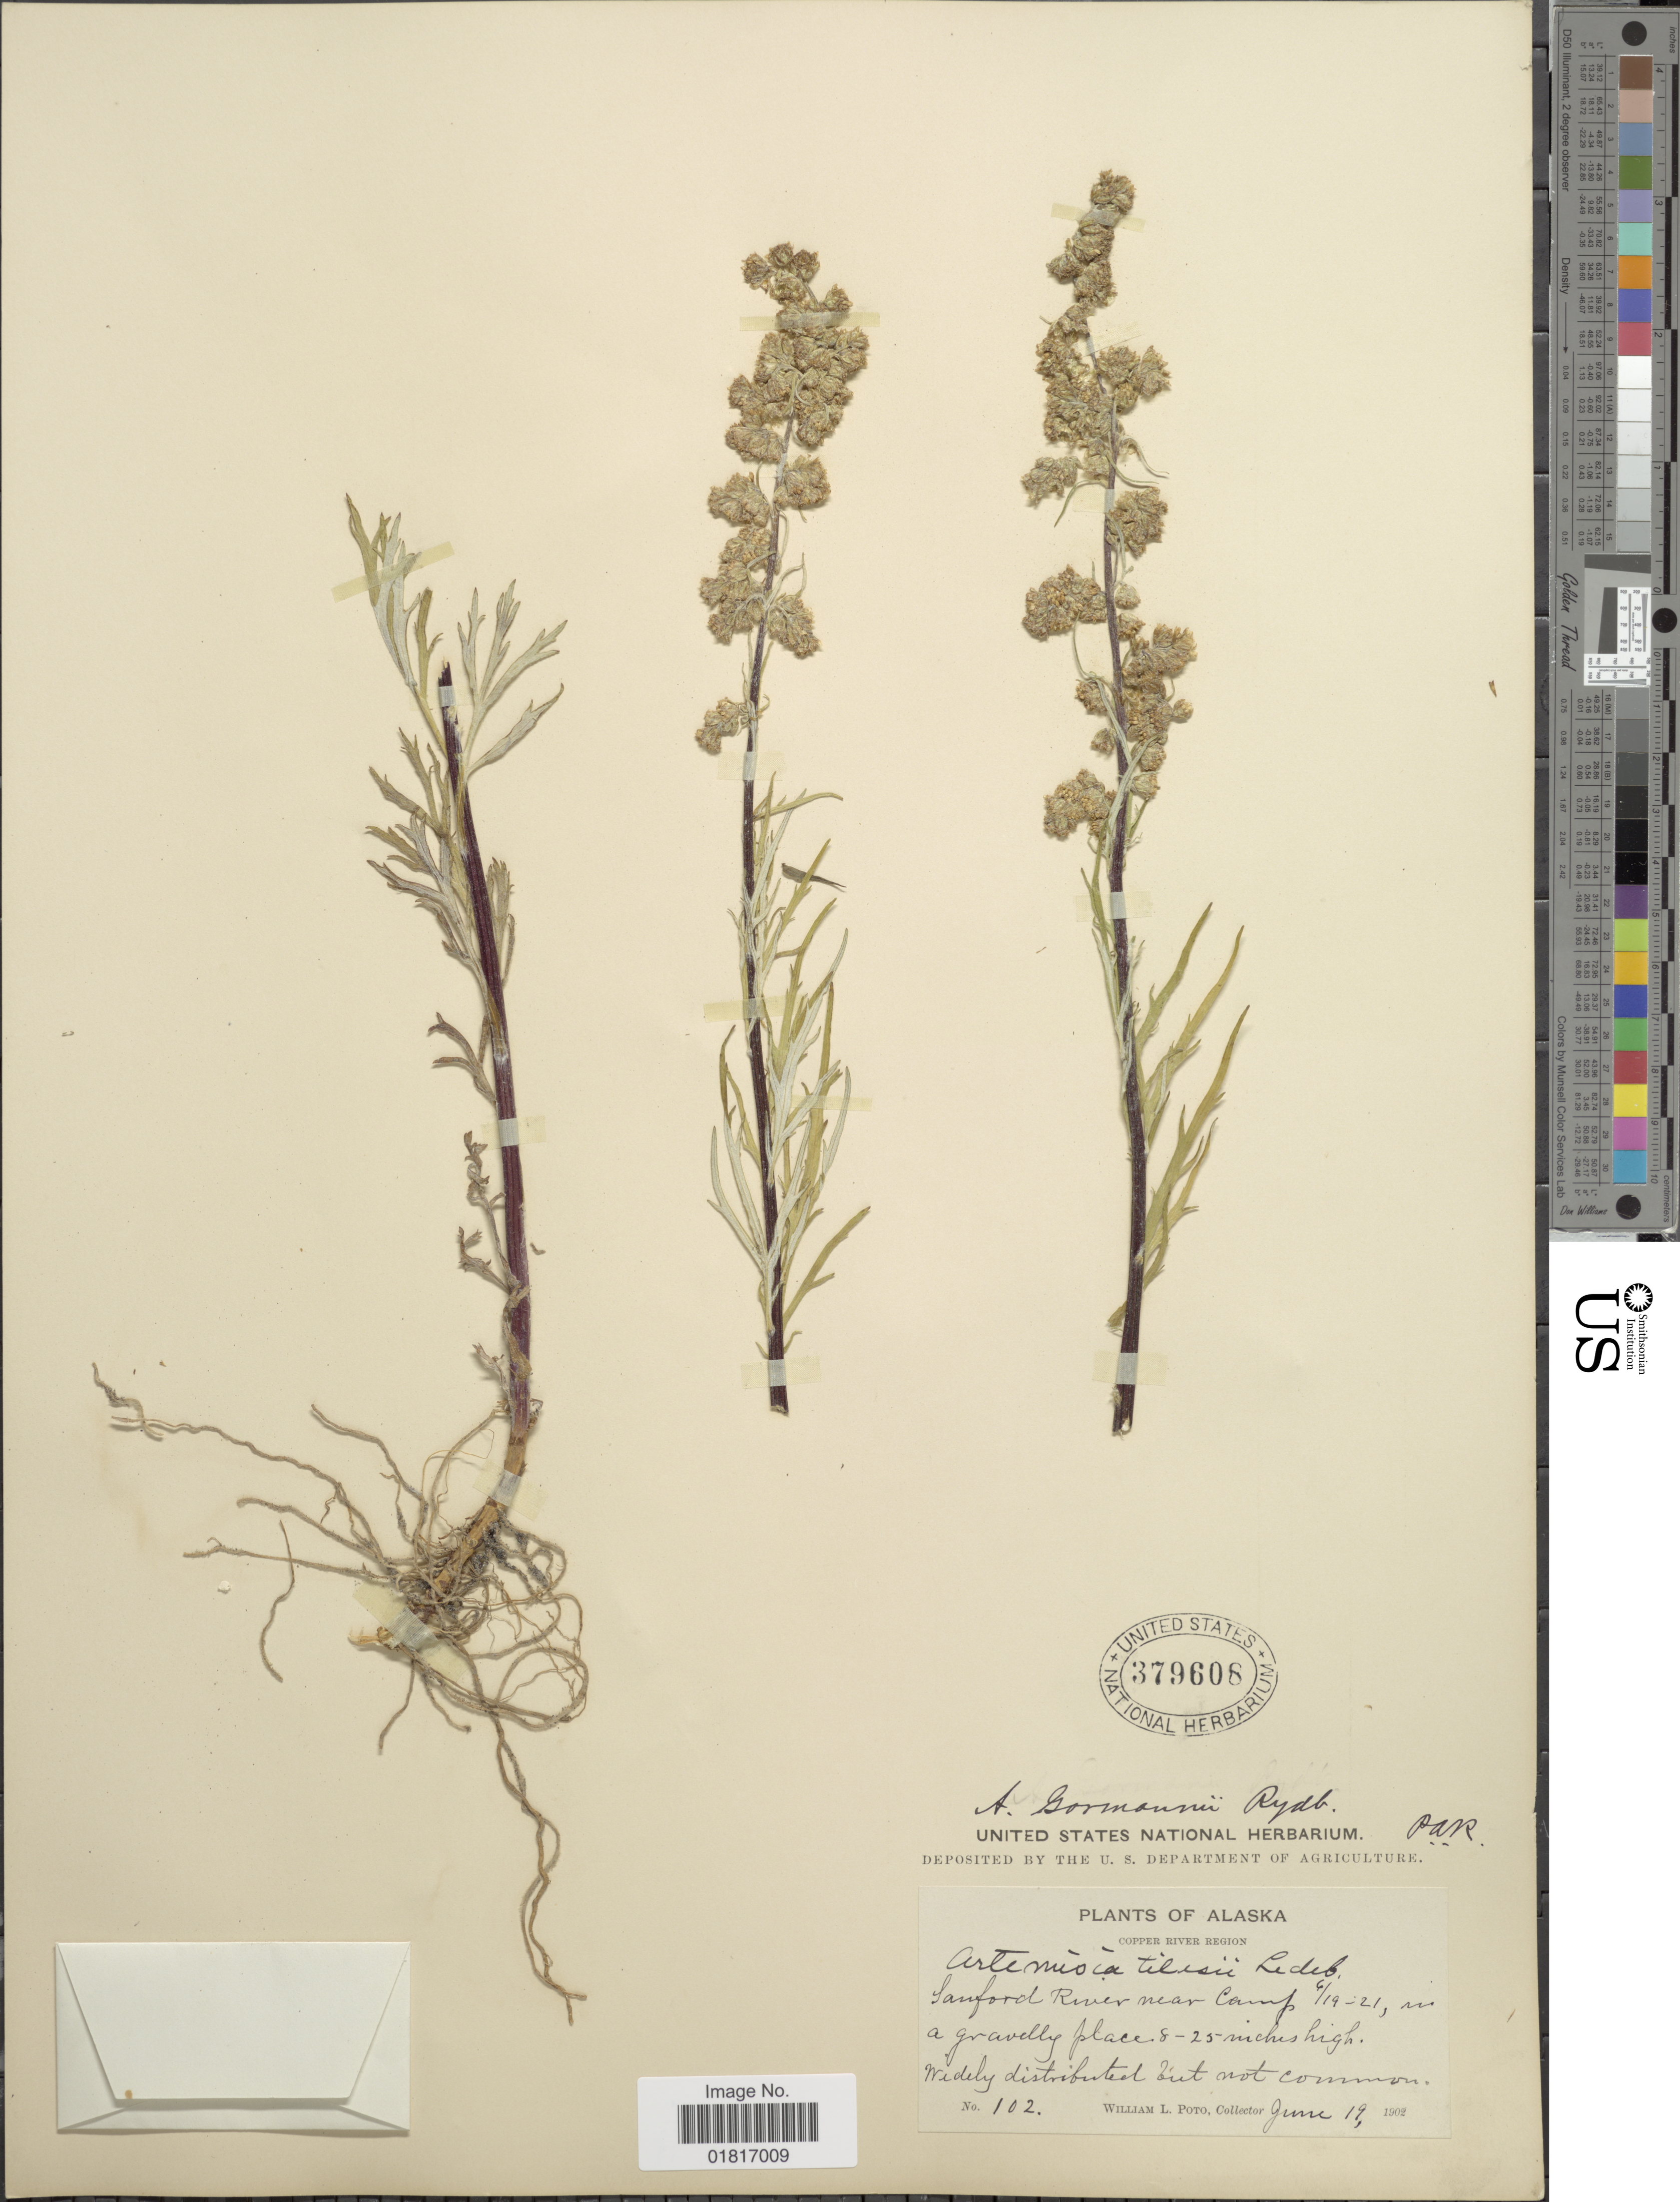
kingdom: Plantae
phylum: Tracheophyta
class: Magnoliopsida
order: Asterales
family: Asteraceae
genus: Artemisia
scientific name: Artemisia tilesii subsp. gormani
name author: (Rydb.) Hultén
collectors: W. Poto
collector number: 102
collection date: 1902-06-19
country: United States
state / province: Alaska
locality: Copper River Region, Sandford River near Camp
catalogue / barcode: US 379608